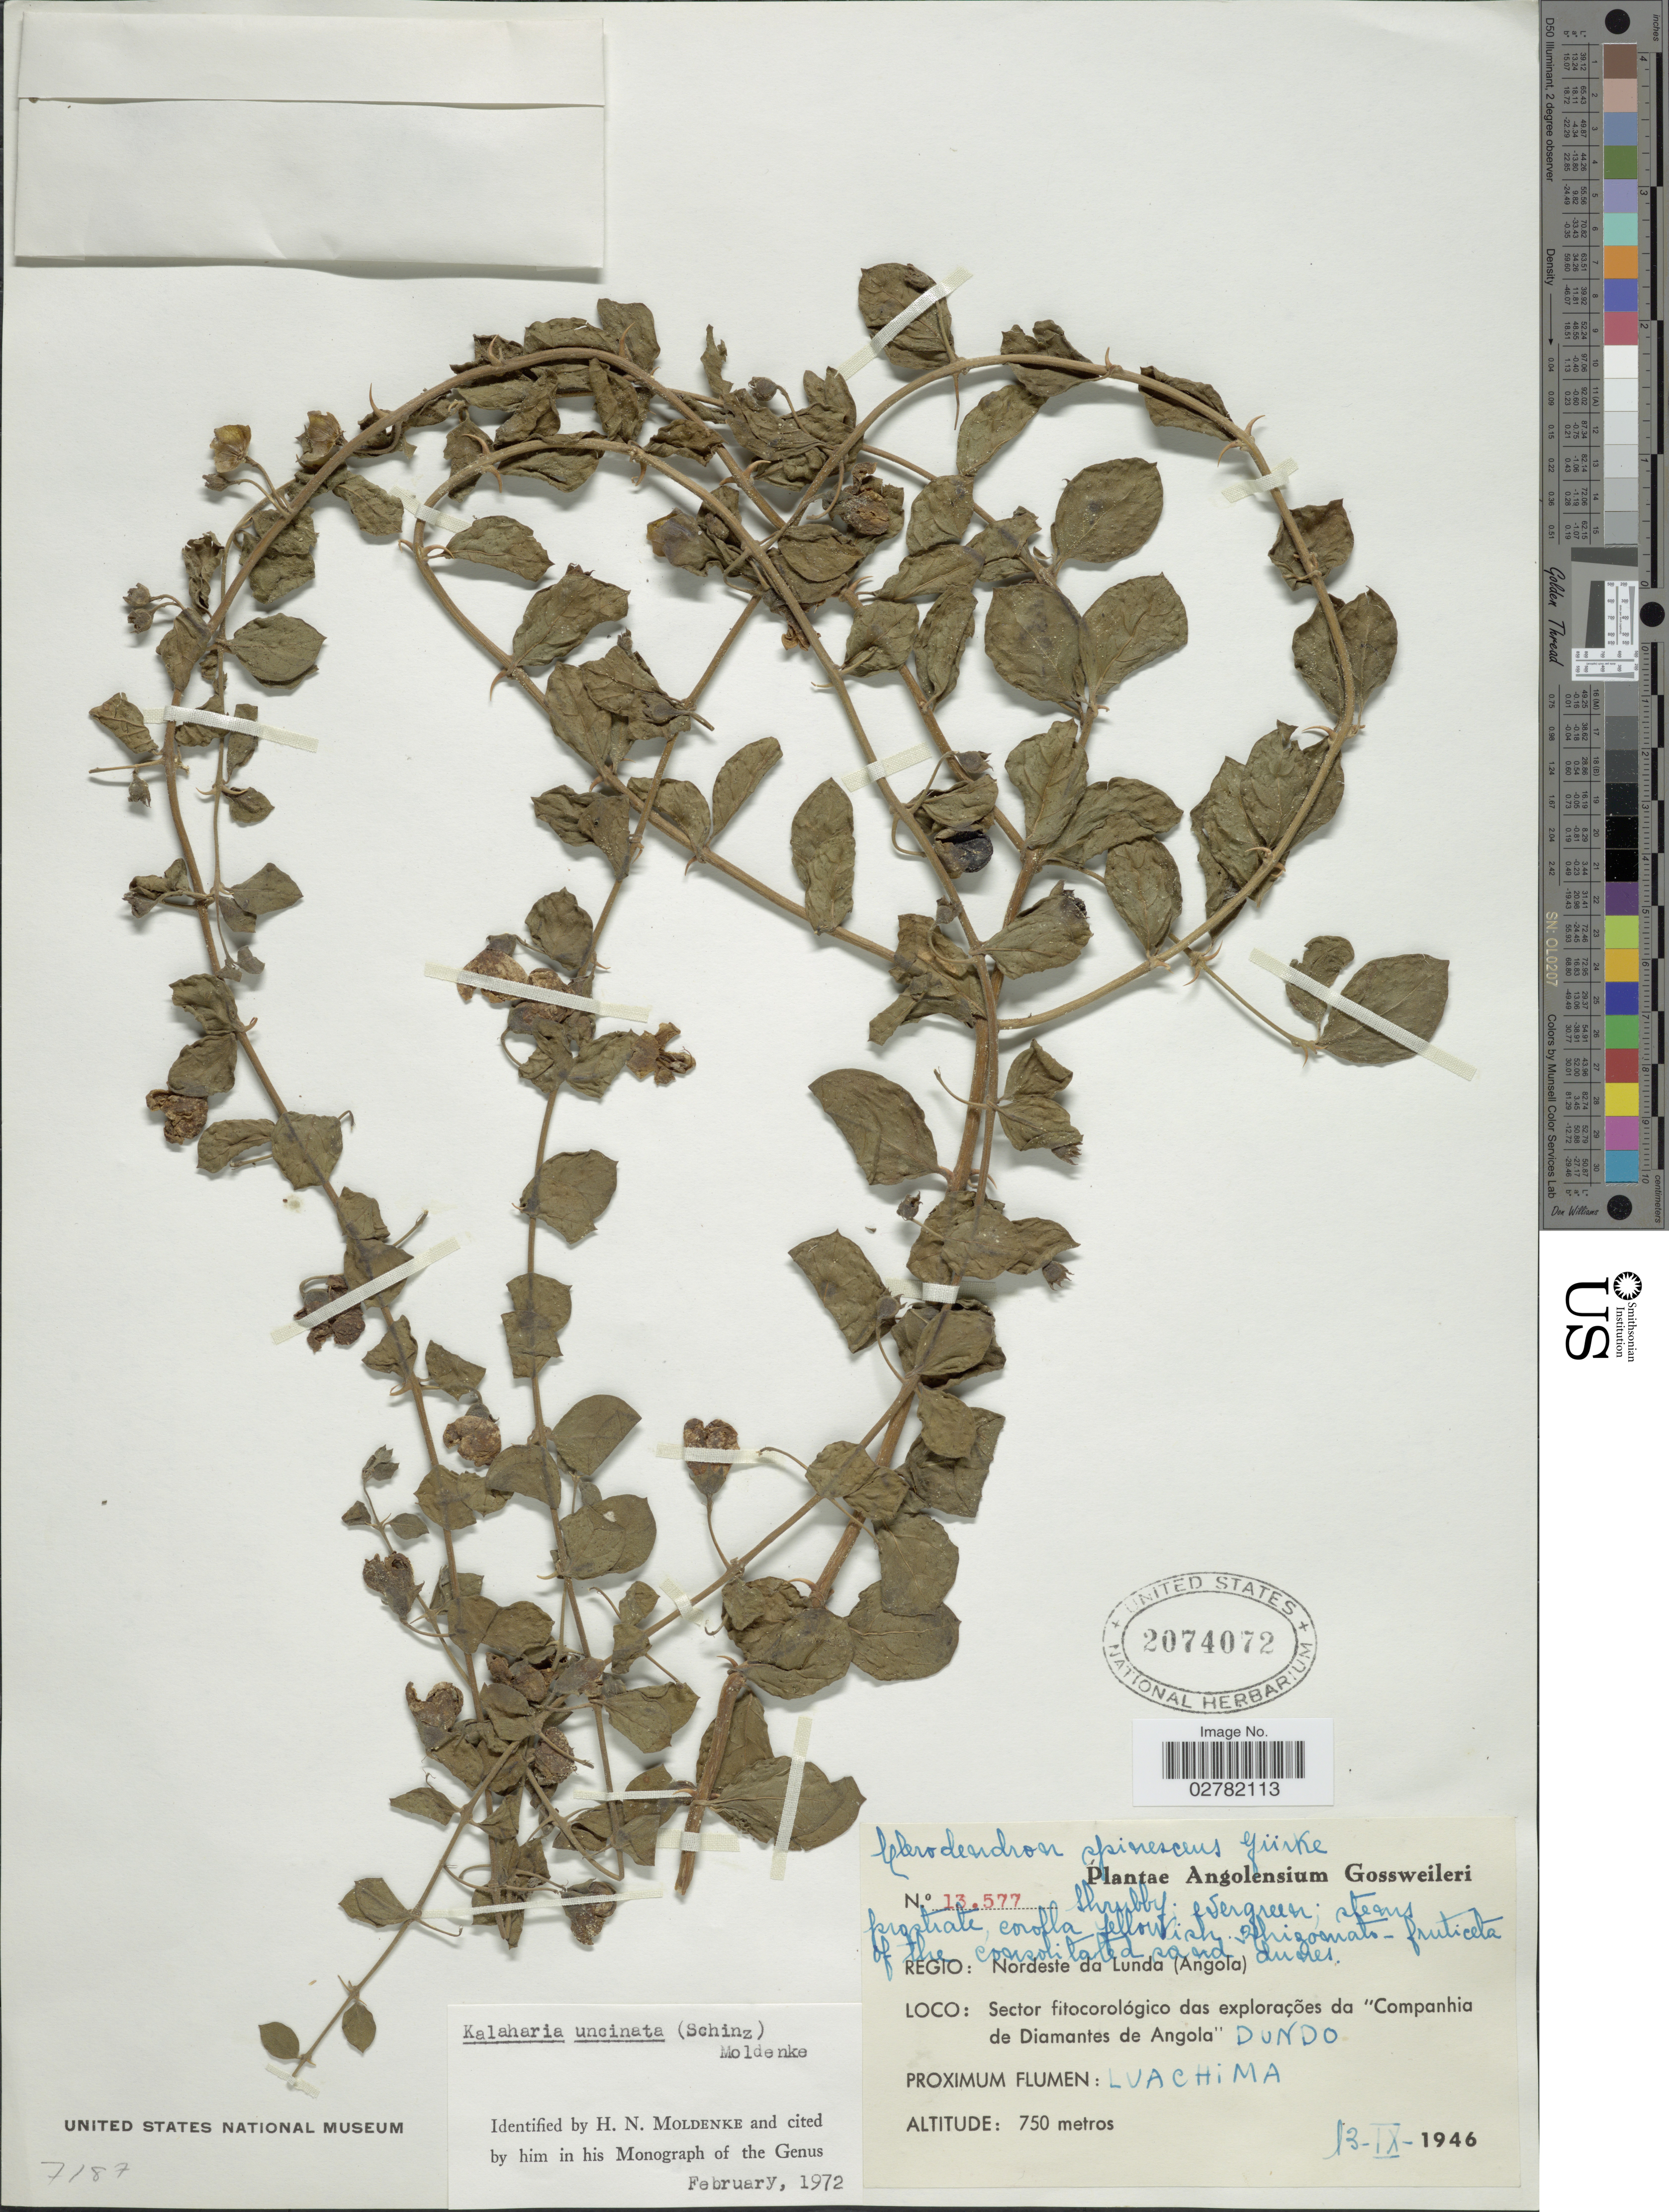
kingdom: Plantae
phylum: Tracheophyta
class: Magnoliopsida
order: Lamiales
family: Lamiaceae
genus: Kalaharia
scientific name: Kalaharia uncinata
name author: (Schinz) Moldenke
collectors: -. Gossweiler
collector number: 13577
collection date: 1946-09-13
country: Angola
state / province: Lunda Norte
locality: Regio: Nordeste da Lunda. Sector fitocorológico das explorações da "Companhia de Dimantes de Angola". Dundo. Proximum Flument: Luachima.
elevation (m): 750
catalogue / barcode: US 2074072